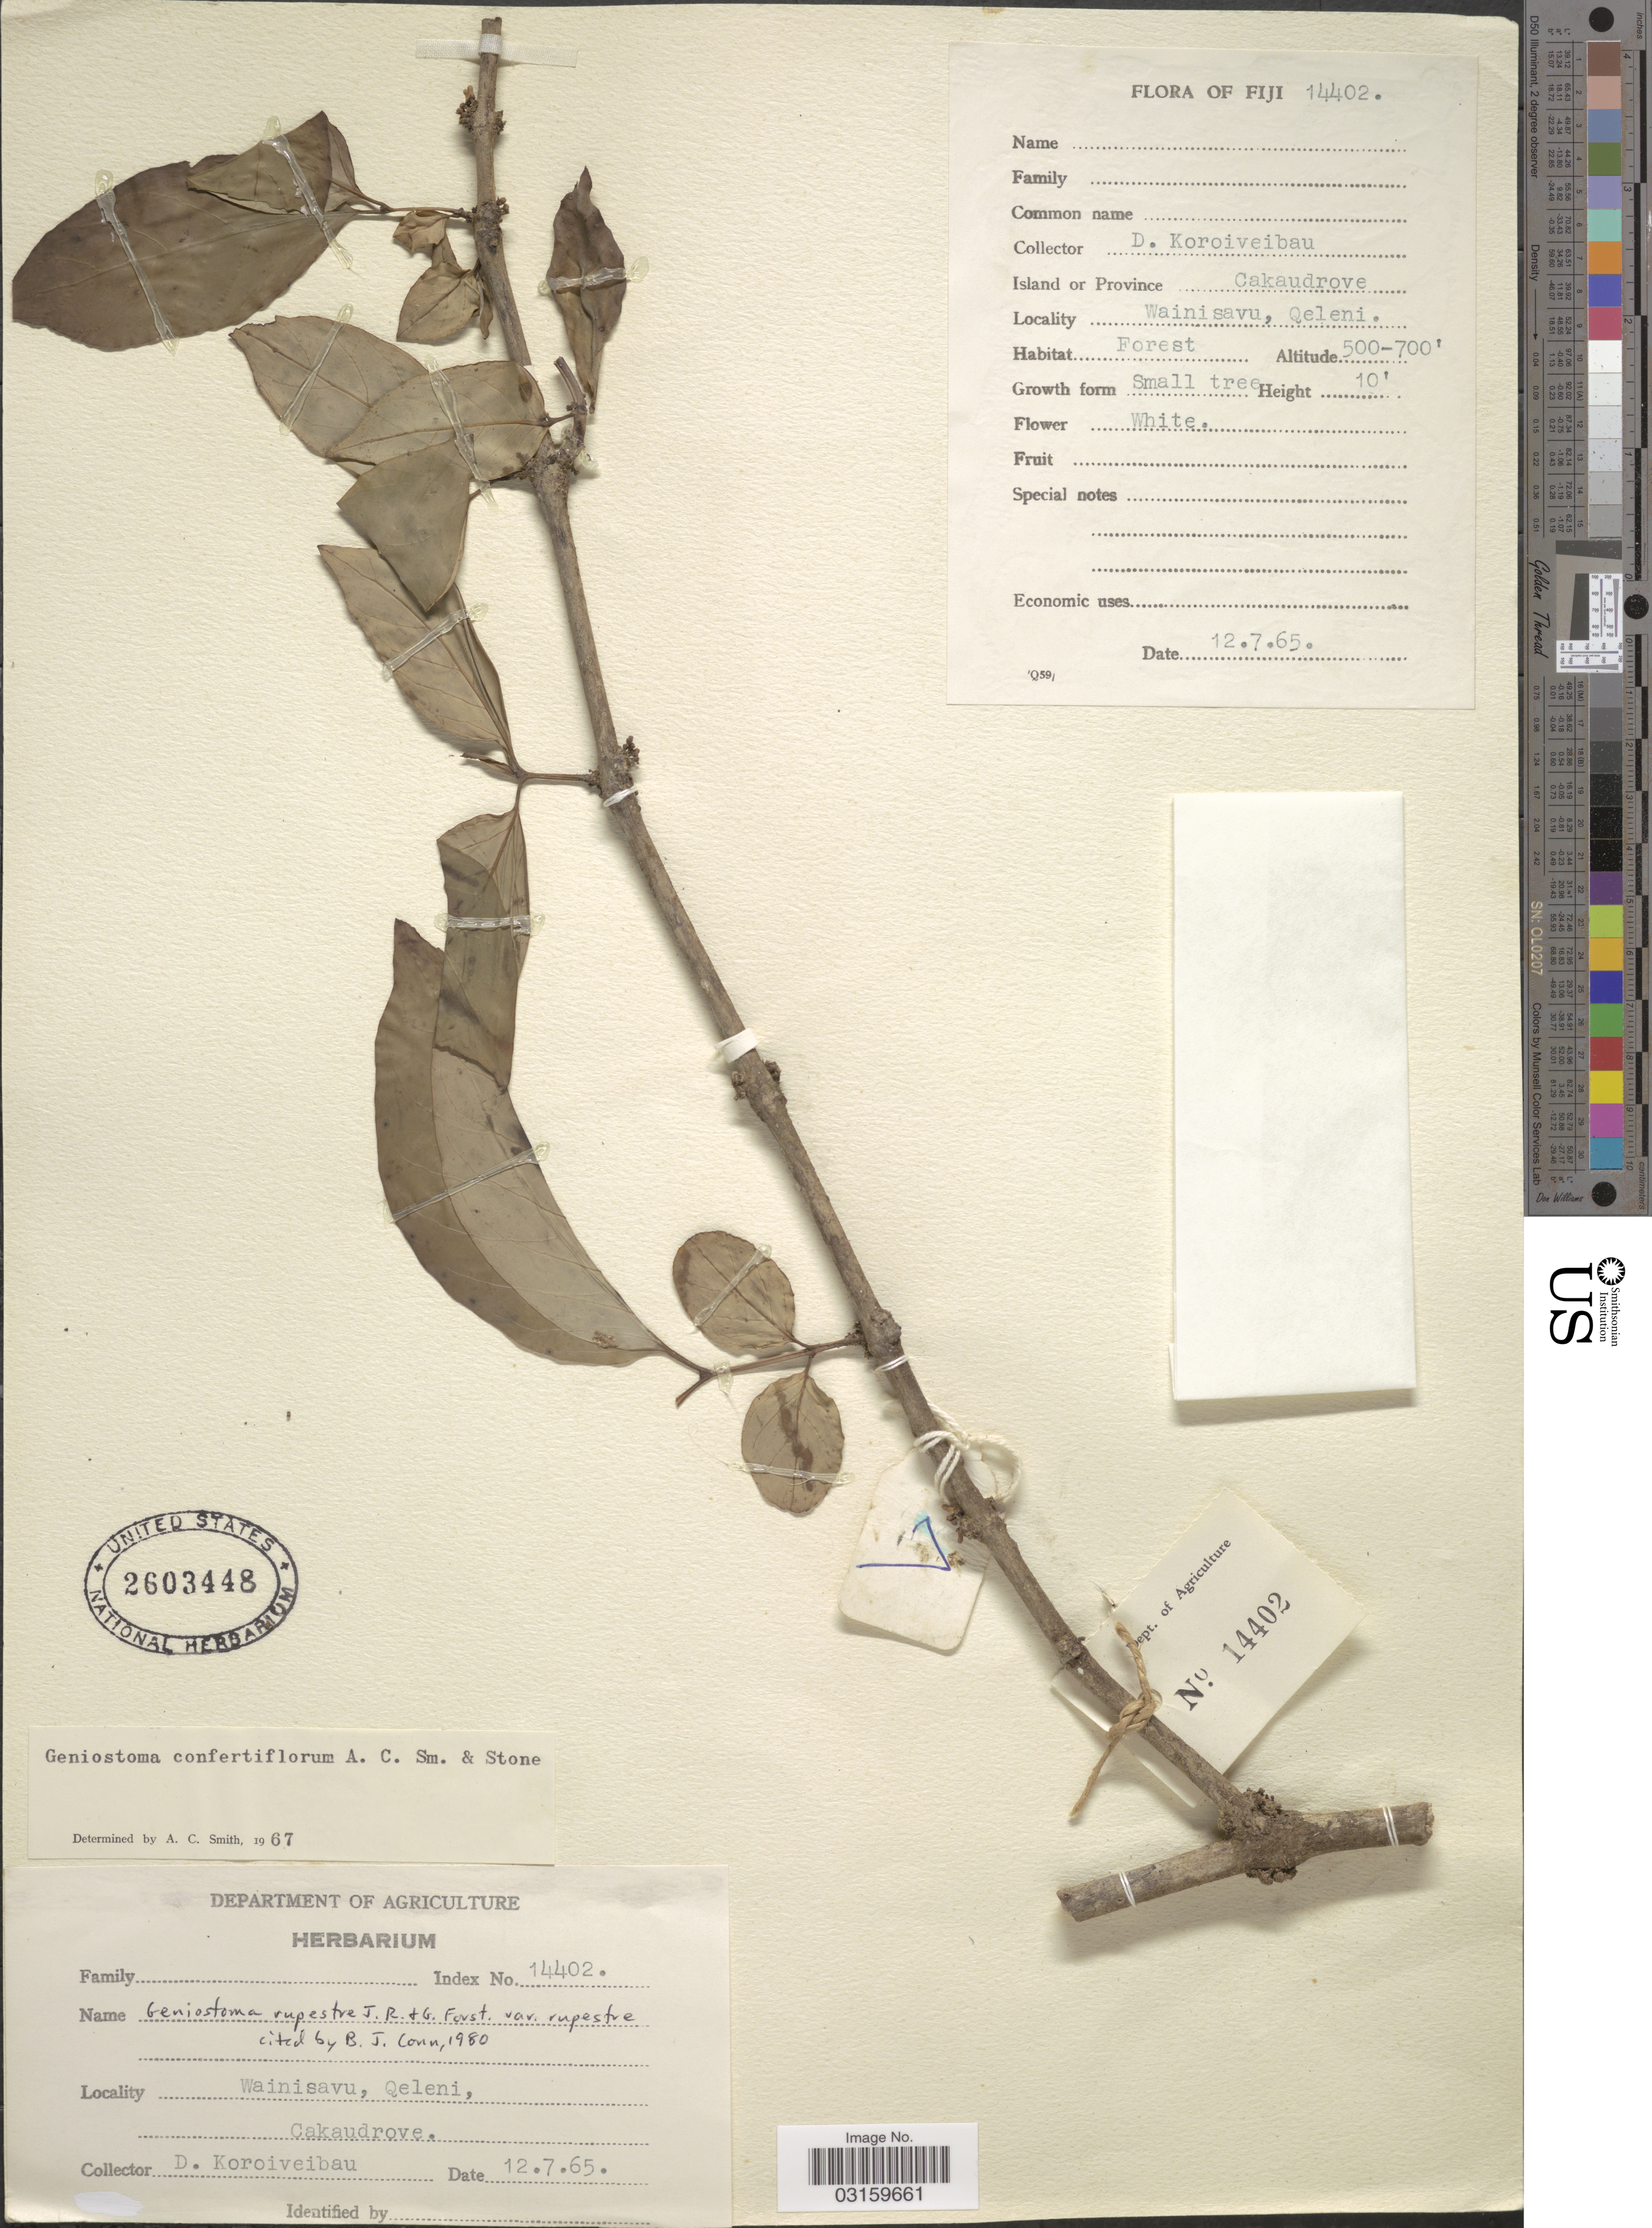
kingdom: Plantae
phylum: Tracheophyta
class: Magnoliopsida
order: Gentianales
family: Loganiaceae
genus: Geniostoma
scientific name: Geniostoma rupestre var. rupestre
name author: J.R. Forst. & G. Forst.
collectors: D. Koroiveibau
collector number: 14402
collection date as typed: Transcribed d/m/y: 12/7/65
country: Fiji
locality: Island or Province Cakaudrove, Wainisavu, Qeleni.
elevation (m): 152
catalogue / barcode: US 2603448